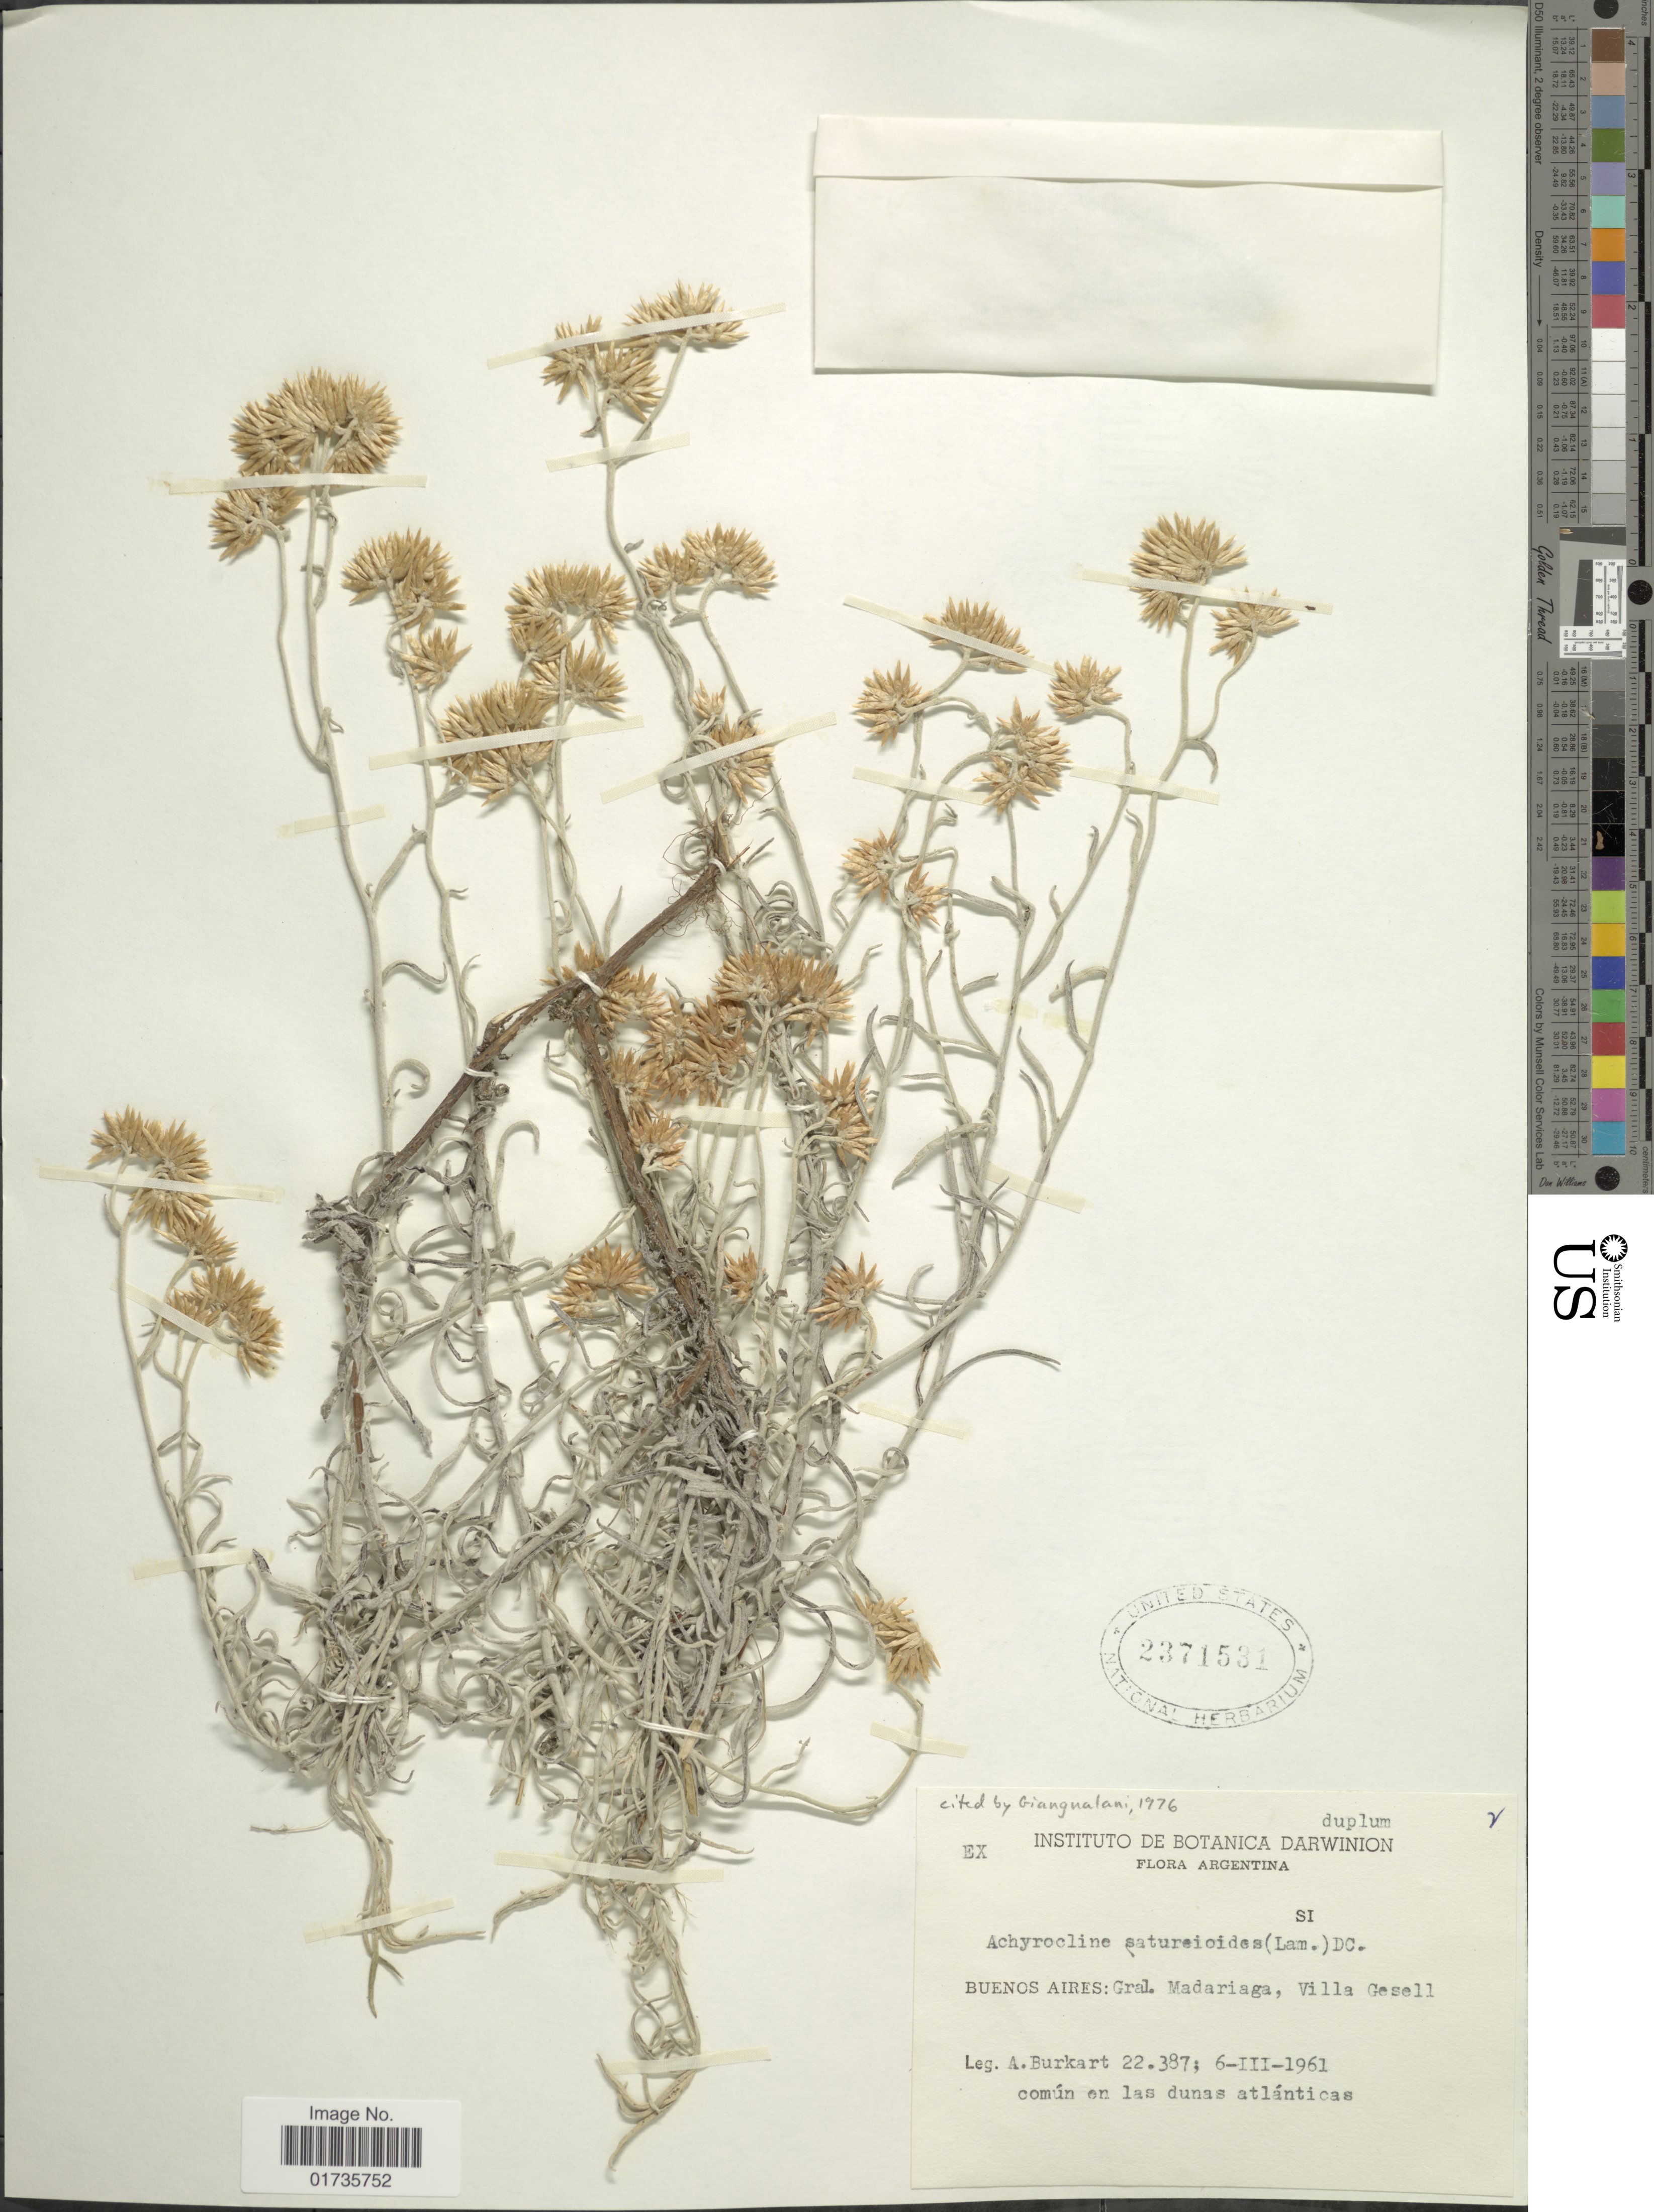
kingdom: Plantae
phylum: Tracheophyta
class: Magnoliopsida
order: Asterales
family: Asteraceae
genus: Achyrocline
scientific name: Achyrocline satureioides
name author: (Lam.) DC.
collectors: A. E. Burkart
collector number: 22.387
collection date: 1961-03-06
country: Argentina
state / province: Buenos Aires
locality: Gral. Madariaga, Villa Gesell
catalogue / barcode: US 2371531